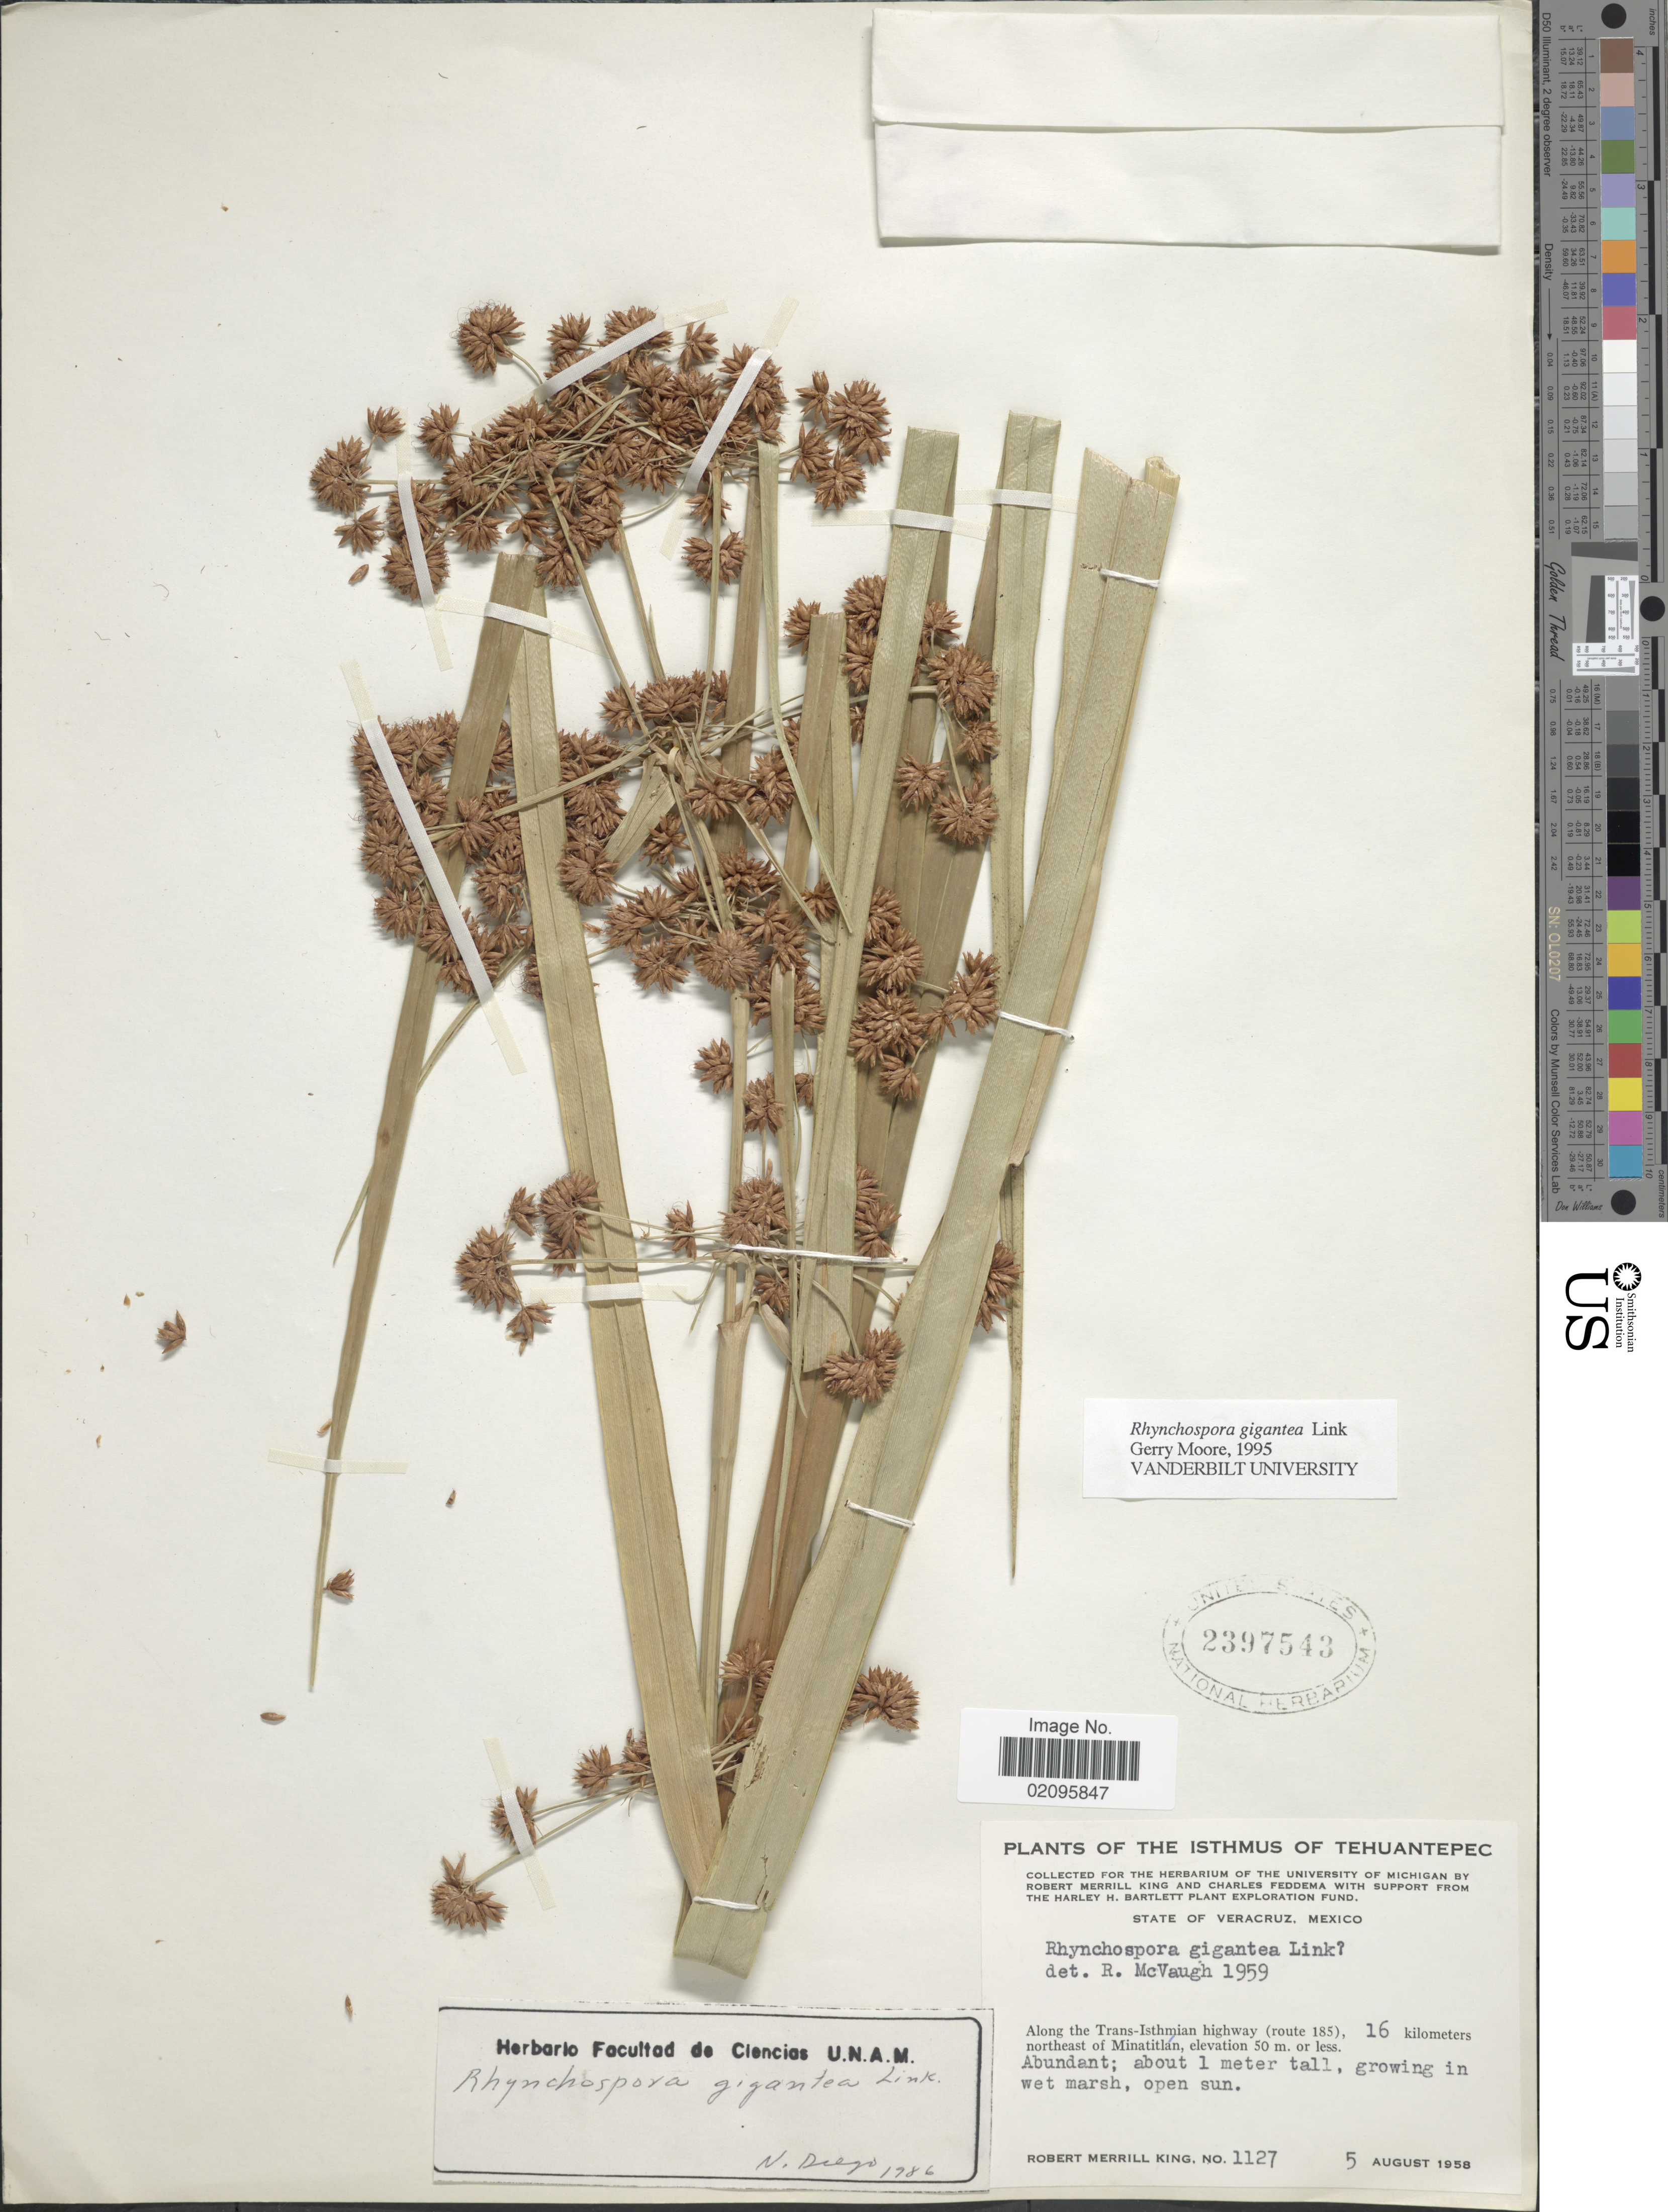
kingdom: Plantae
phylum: Tracheophyta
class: Liliopsida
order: Poales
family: Cyperaceae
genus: Rhynchospora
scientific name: Rhynchospora gigantea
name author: Link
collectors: R. M. King & C. Feddema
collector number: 1127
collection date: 1958-08-05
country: Mexico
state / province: Veracruz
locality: VeraCruz, along the Trans-Isthmian highway (route 185), 16 kilometers northeast of Minatitlan.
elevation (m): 50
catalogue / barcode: US 2397543